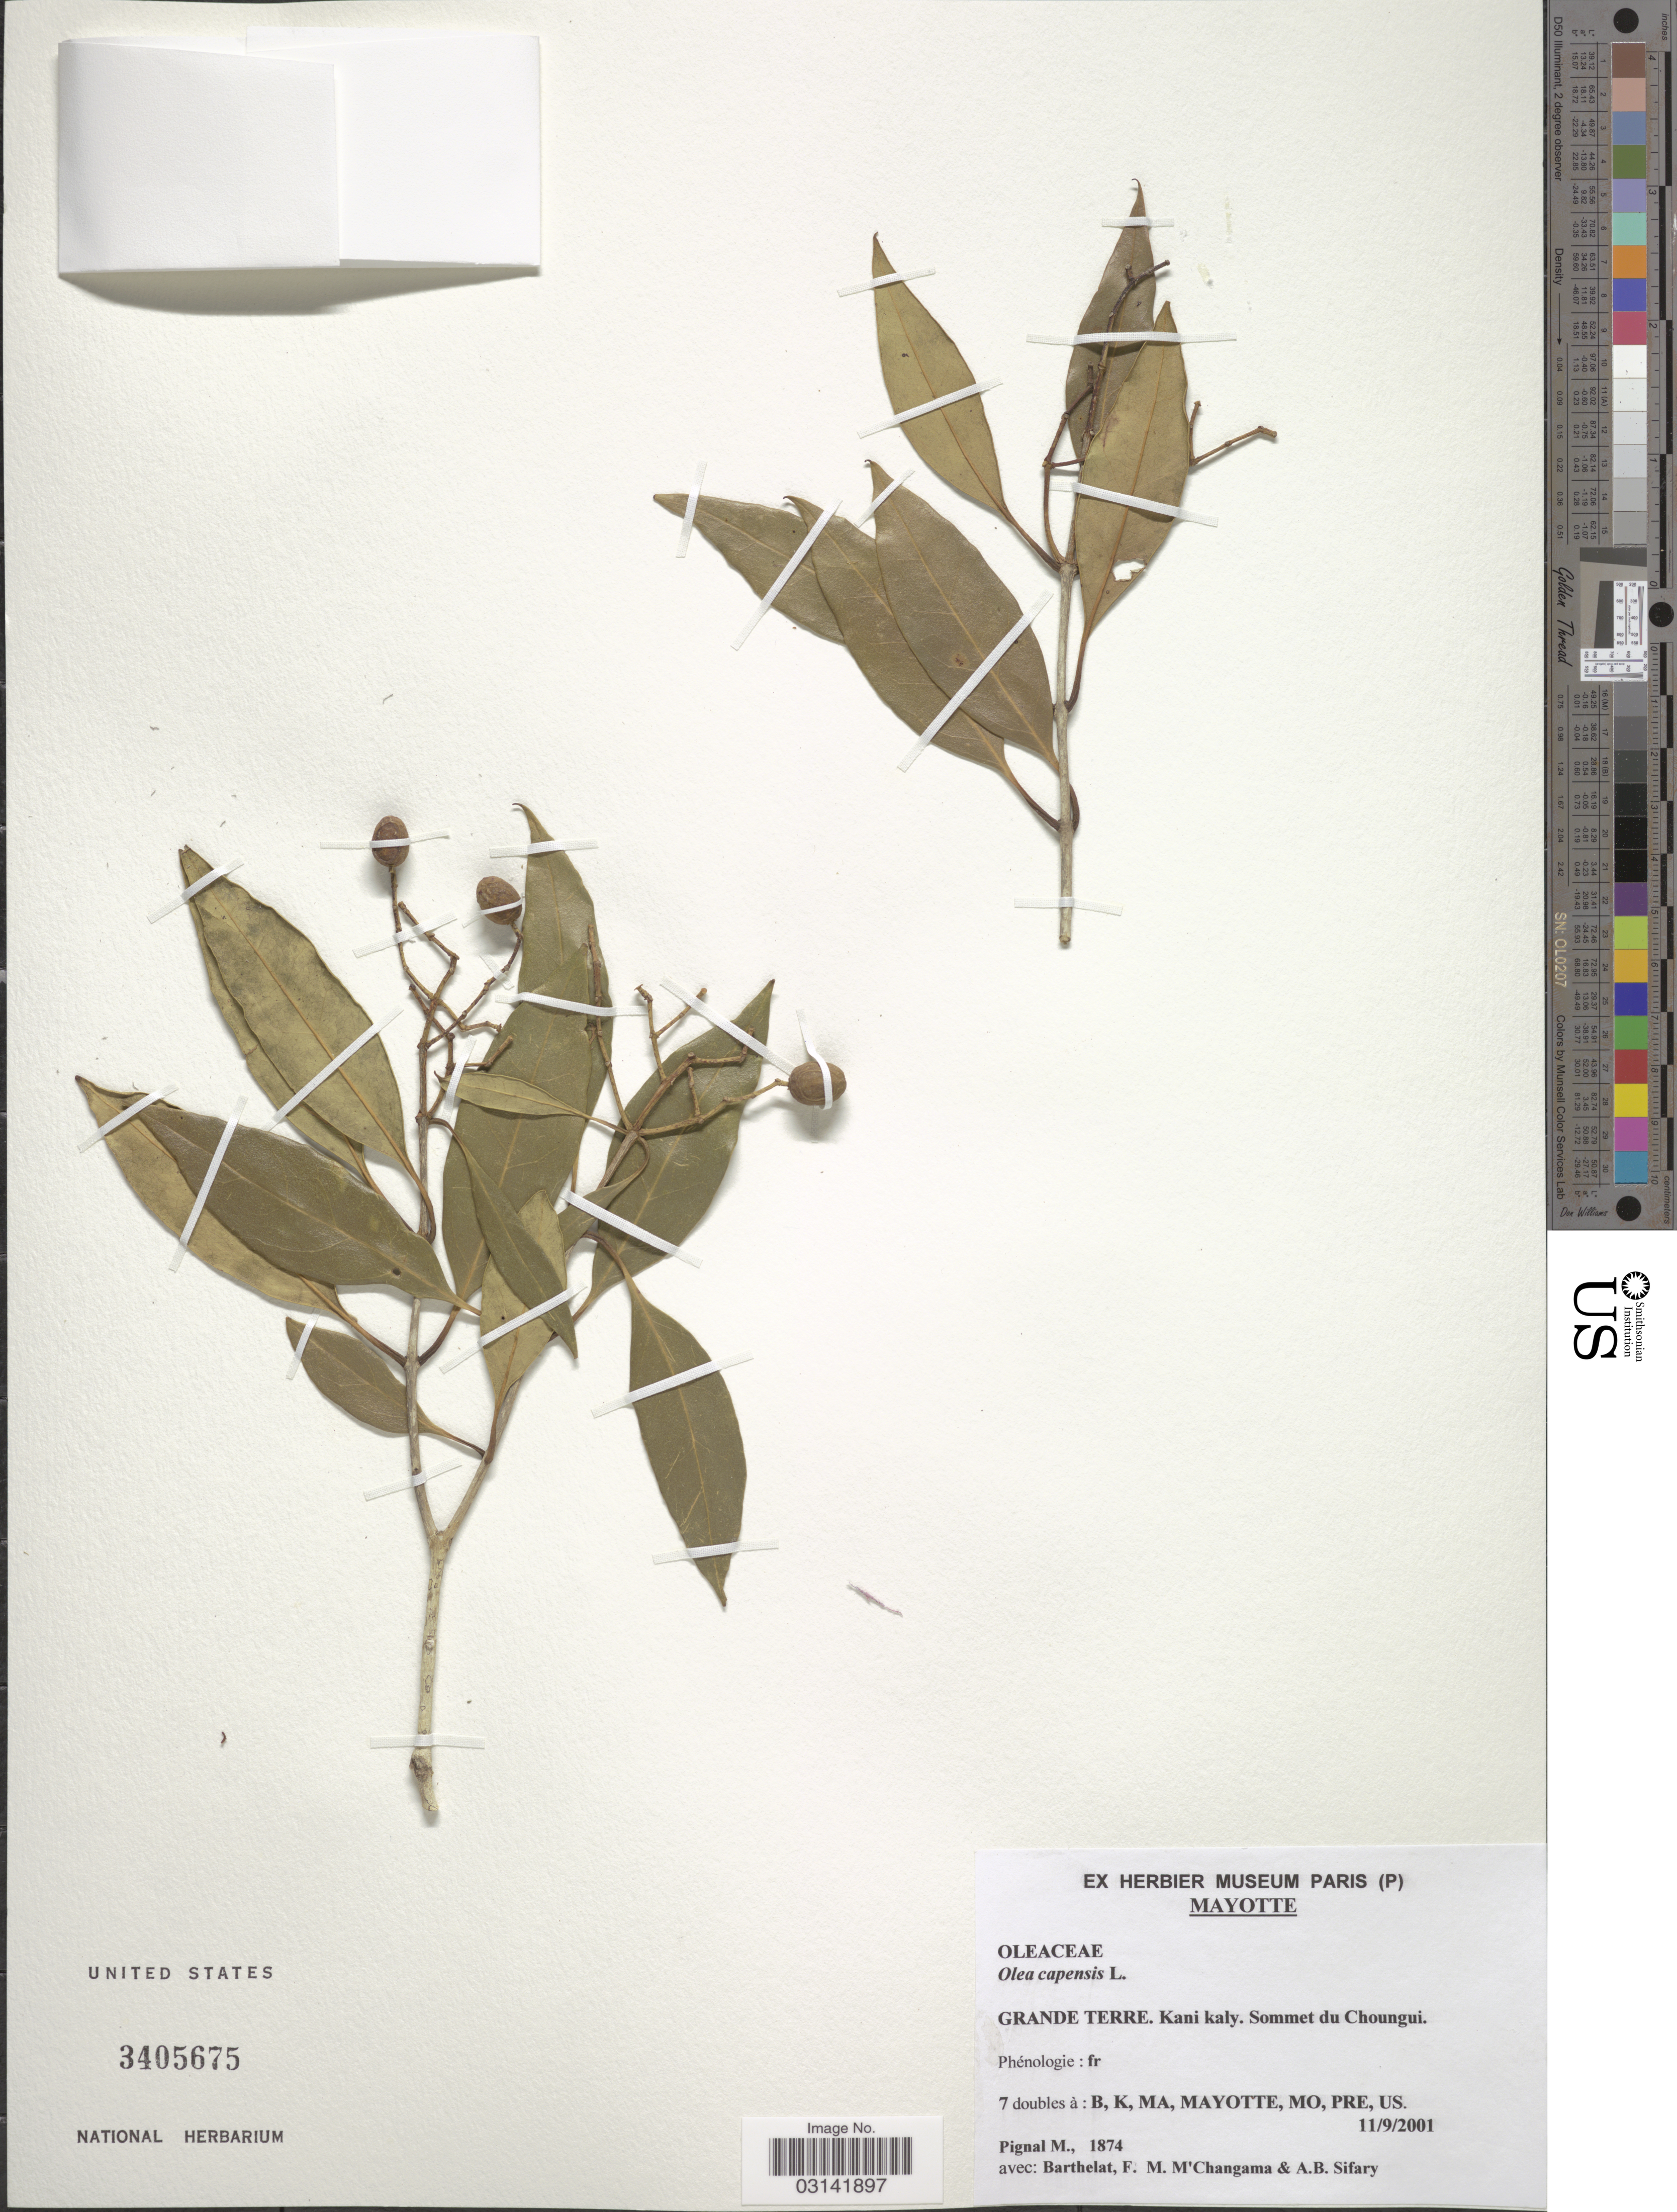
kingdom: Plantae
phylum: Tracheophyta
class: Magnoliopsida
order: Lamiales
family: Oleaceae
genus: Olea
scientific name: Olea capensis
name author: L.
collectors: M. Pignal, Barthelat, F. M'Changama & A. Sifary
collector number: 1874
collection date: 2001-09-11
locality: Mayotte, Grande Terre. Kani kaly. Sommet du choungui.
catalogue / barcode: US 3405675